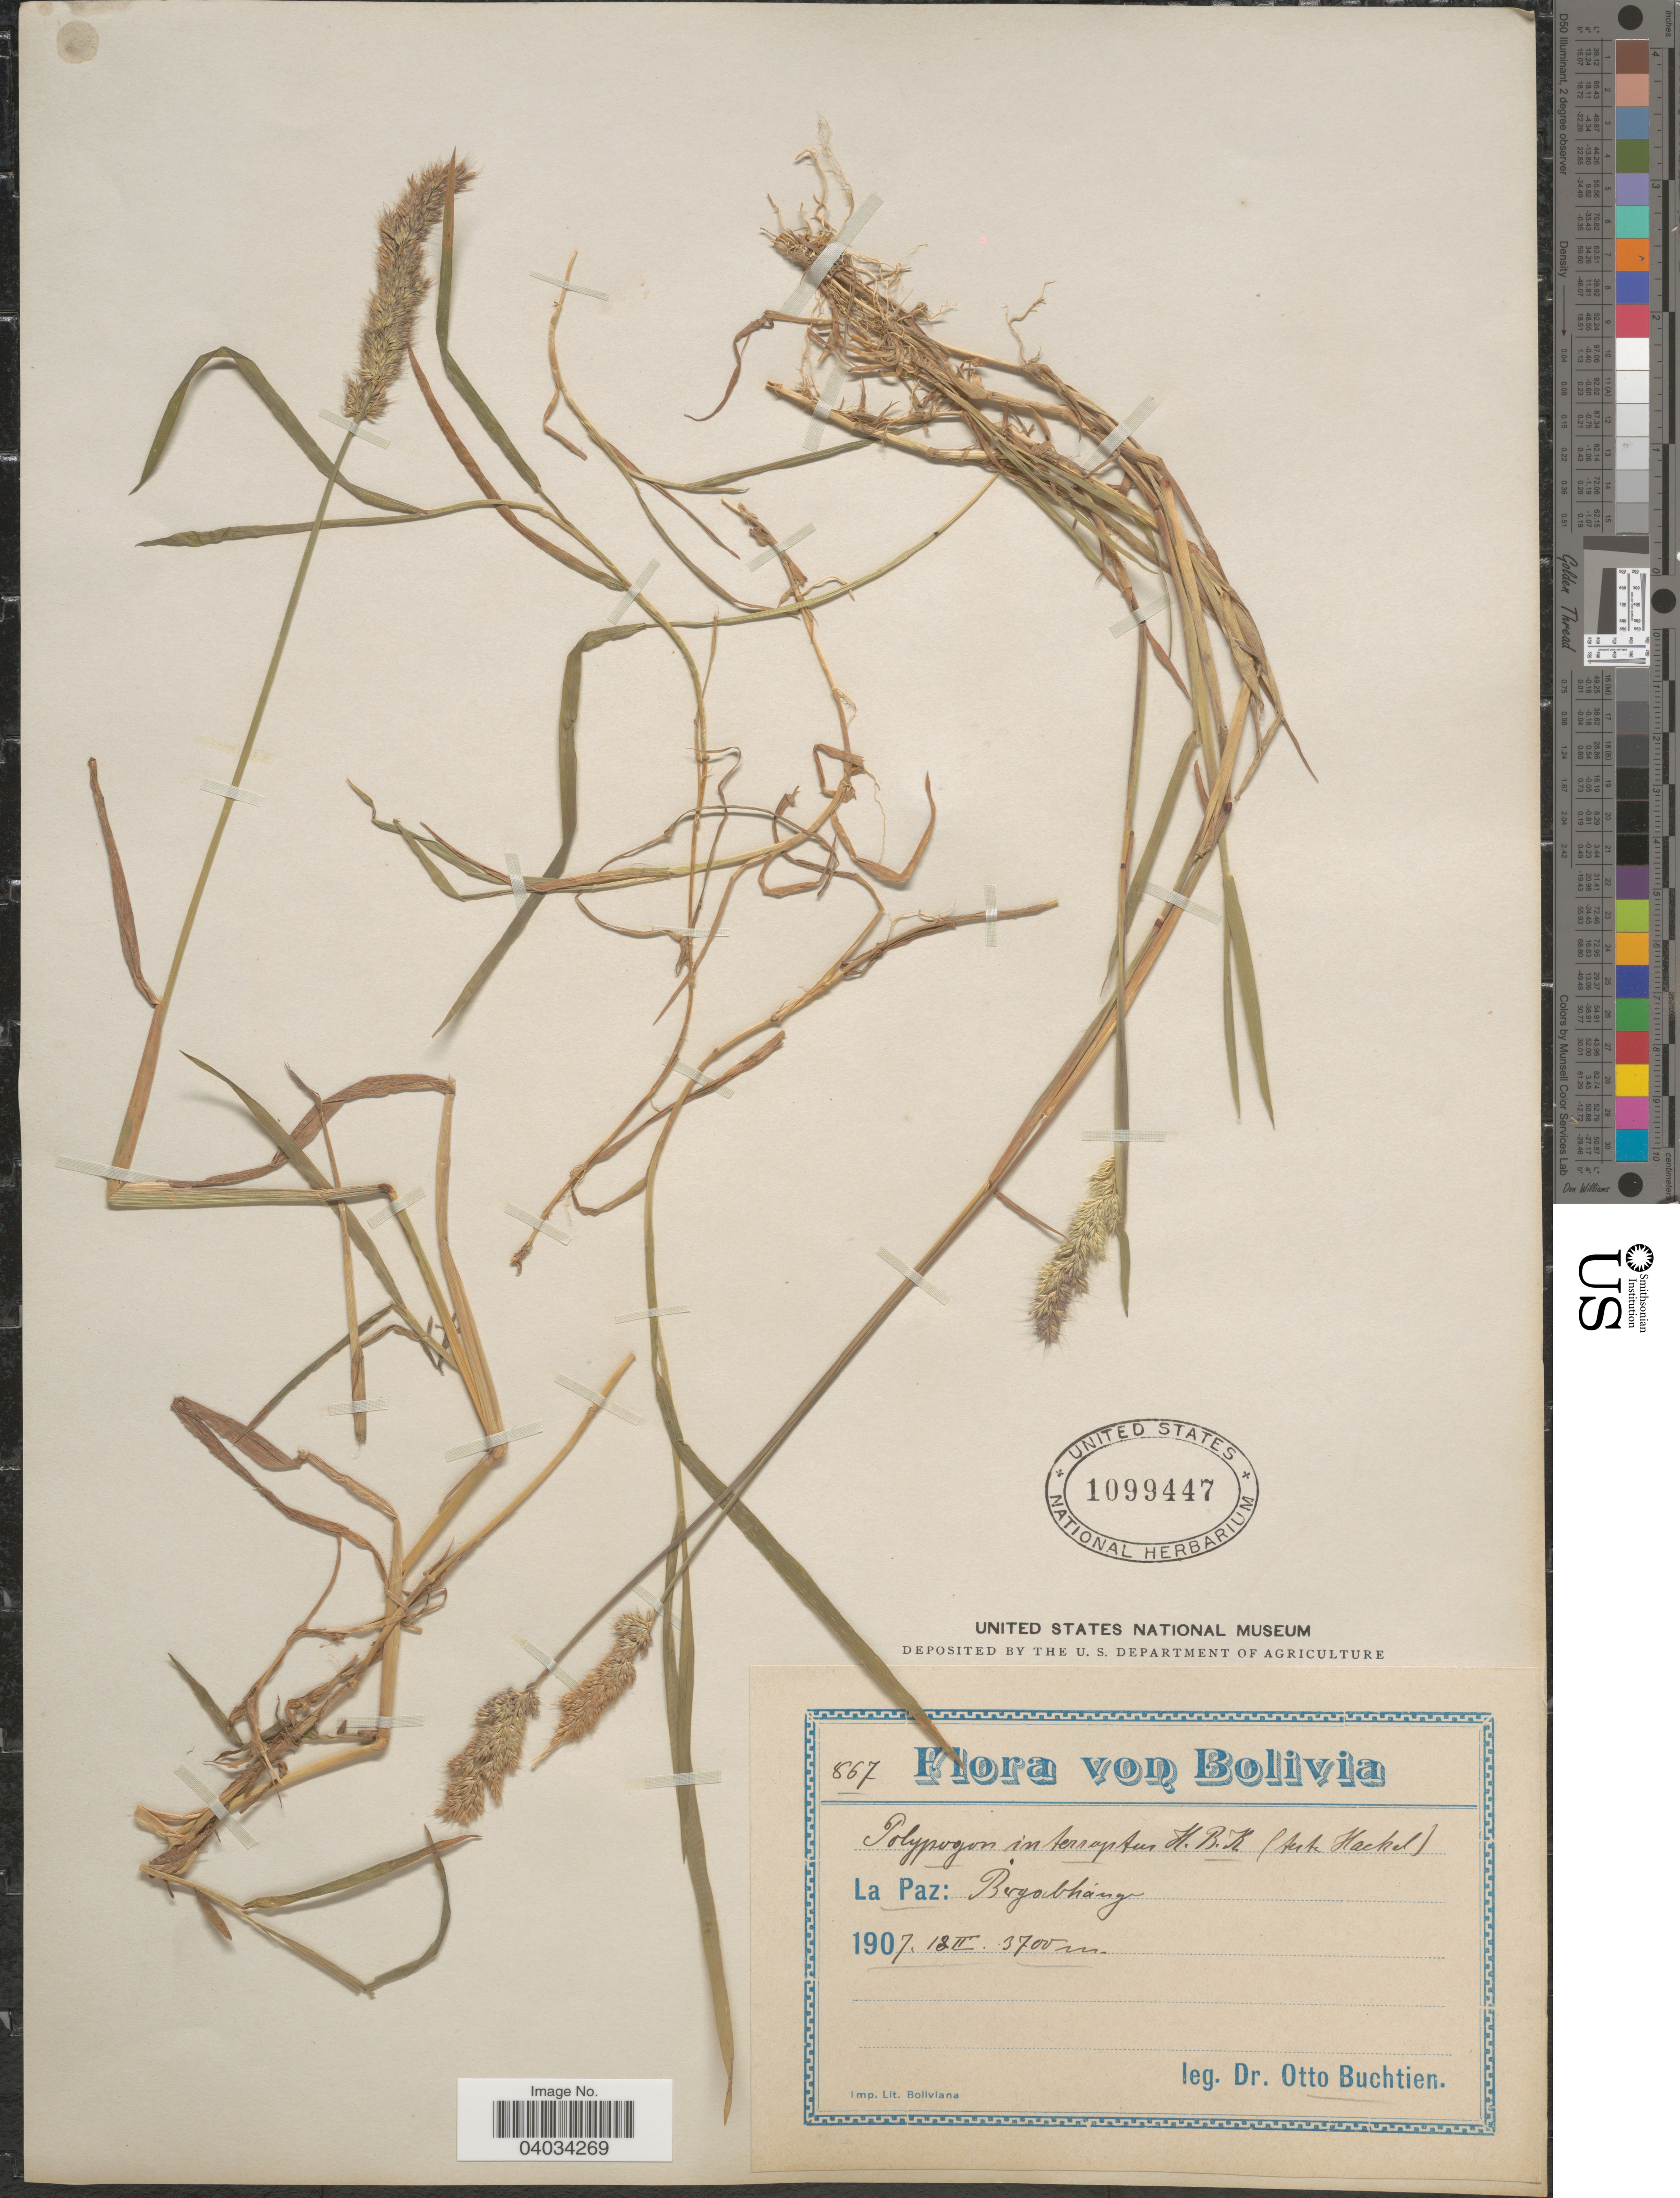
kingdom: Plantae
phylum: Tracheophyta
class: Liliopsida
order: Poales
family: Poaceae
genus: Polypogon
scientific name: Polypogon interruptus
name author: Kunth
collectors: O. Buchtien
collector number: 867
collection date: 1907-02-12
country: Bolivia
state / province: La Paz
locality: Bergabhánge.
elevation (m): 3700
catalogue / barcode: US 1099447